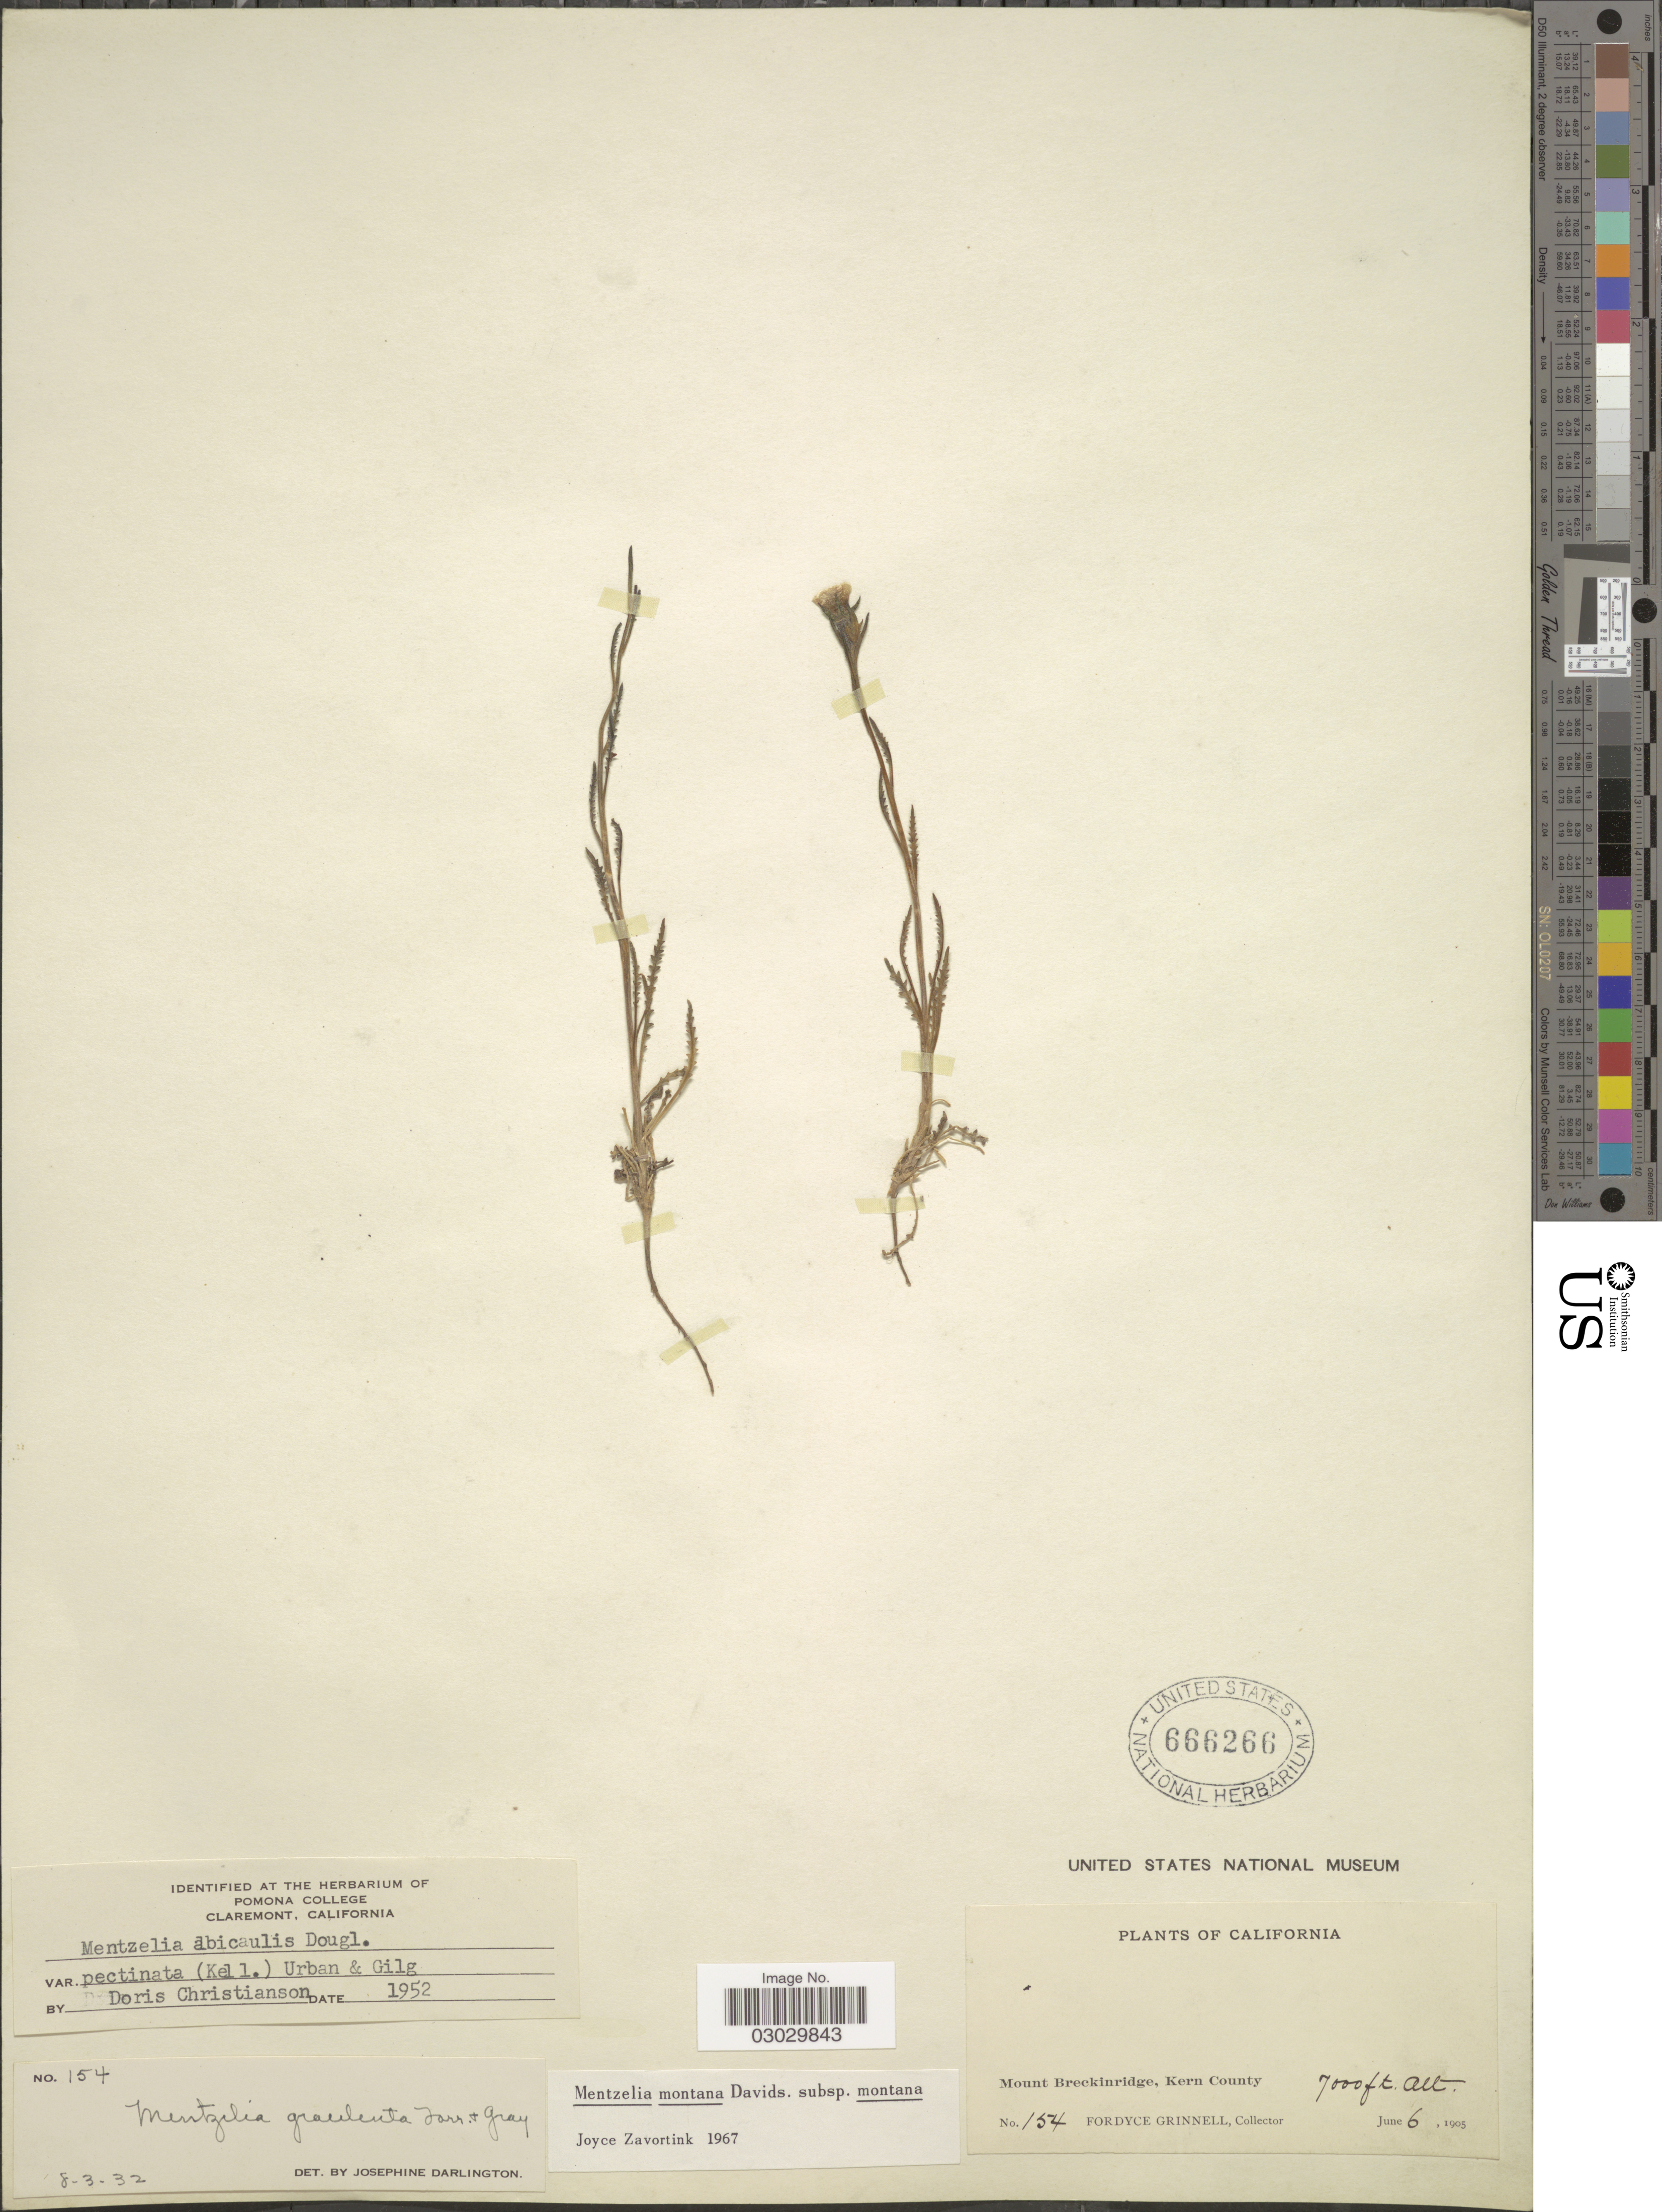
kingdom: Plantae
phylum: Tracheophyta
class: Magnoliopsida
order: Cornales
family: Loasaceae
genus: Mentzelia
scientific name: Mentzelia montana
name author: (Davidson) Davidson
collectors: F. Grinnell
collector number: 154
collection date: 1905-06-06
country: United States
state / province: California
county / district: Kern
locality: Mount Breckinridge, Kern County.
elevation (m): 2134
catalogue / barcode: US 666266